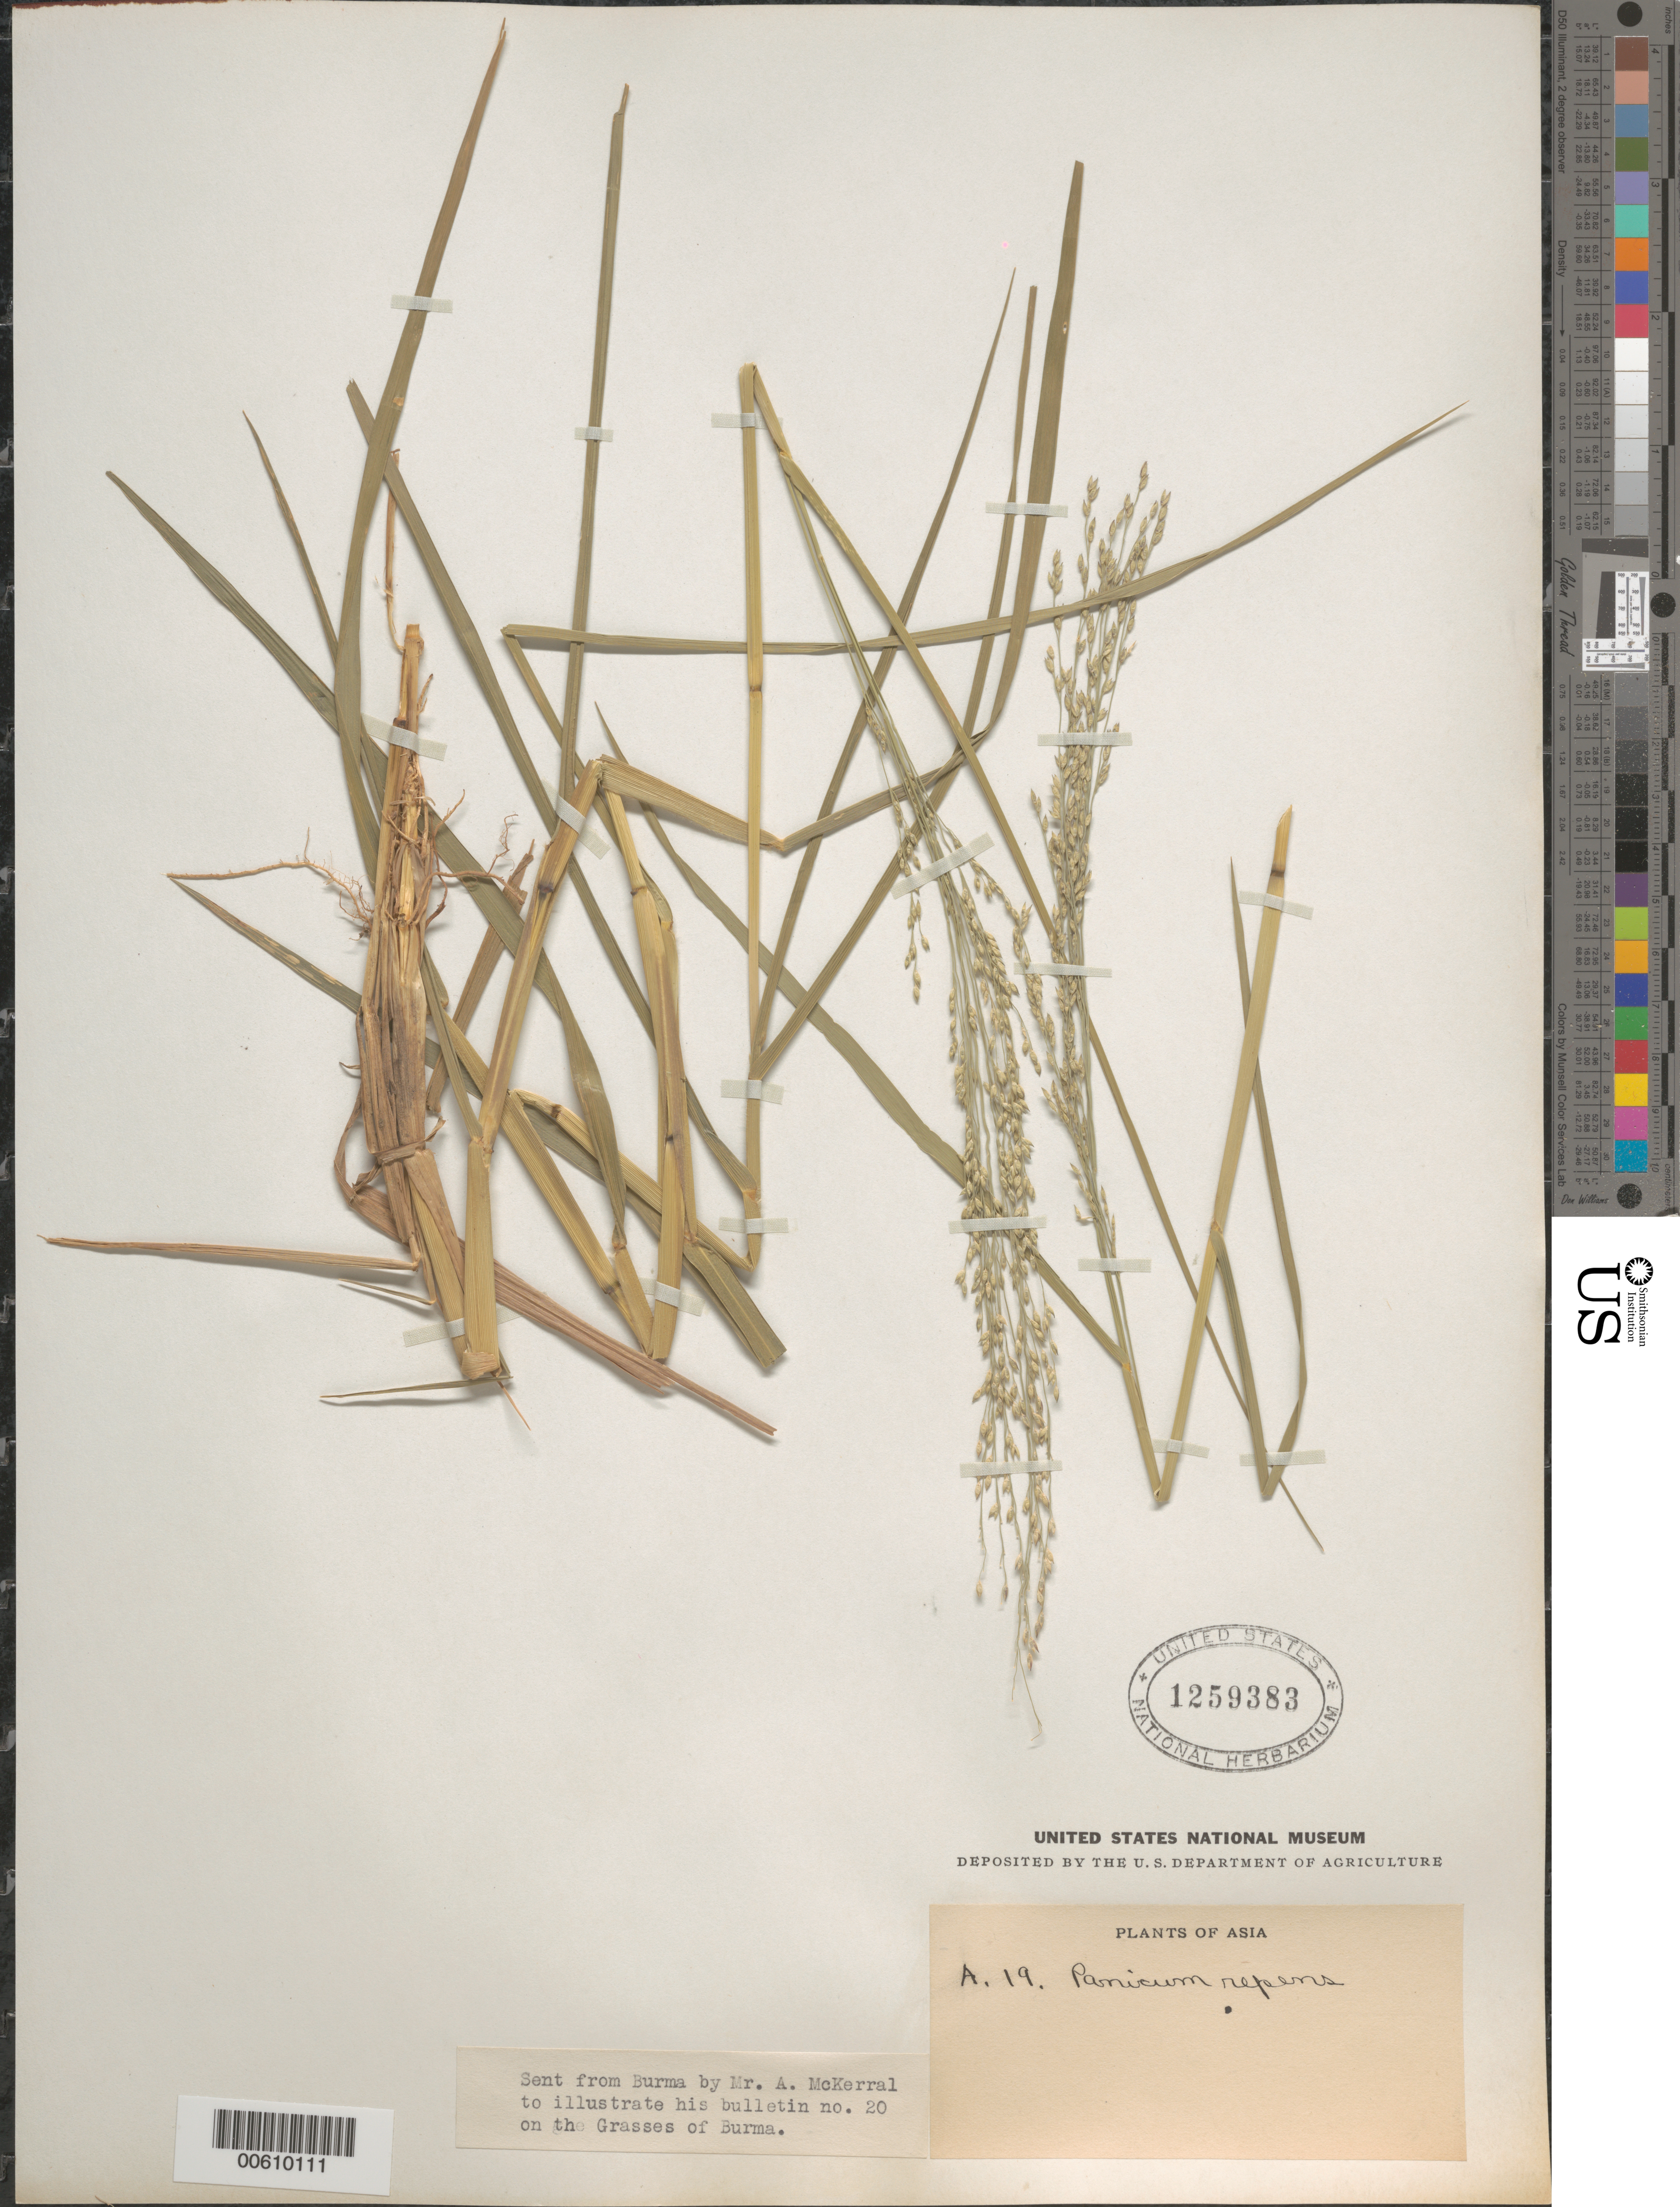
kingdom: Plantae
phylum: Tracheophyta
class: Liliopsida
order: Poales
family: Poaceae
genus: Panicum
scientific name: Panicum repens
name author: L.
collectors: A. McKerral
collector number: A 19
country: Myanmar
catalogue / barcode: US 1259383